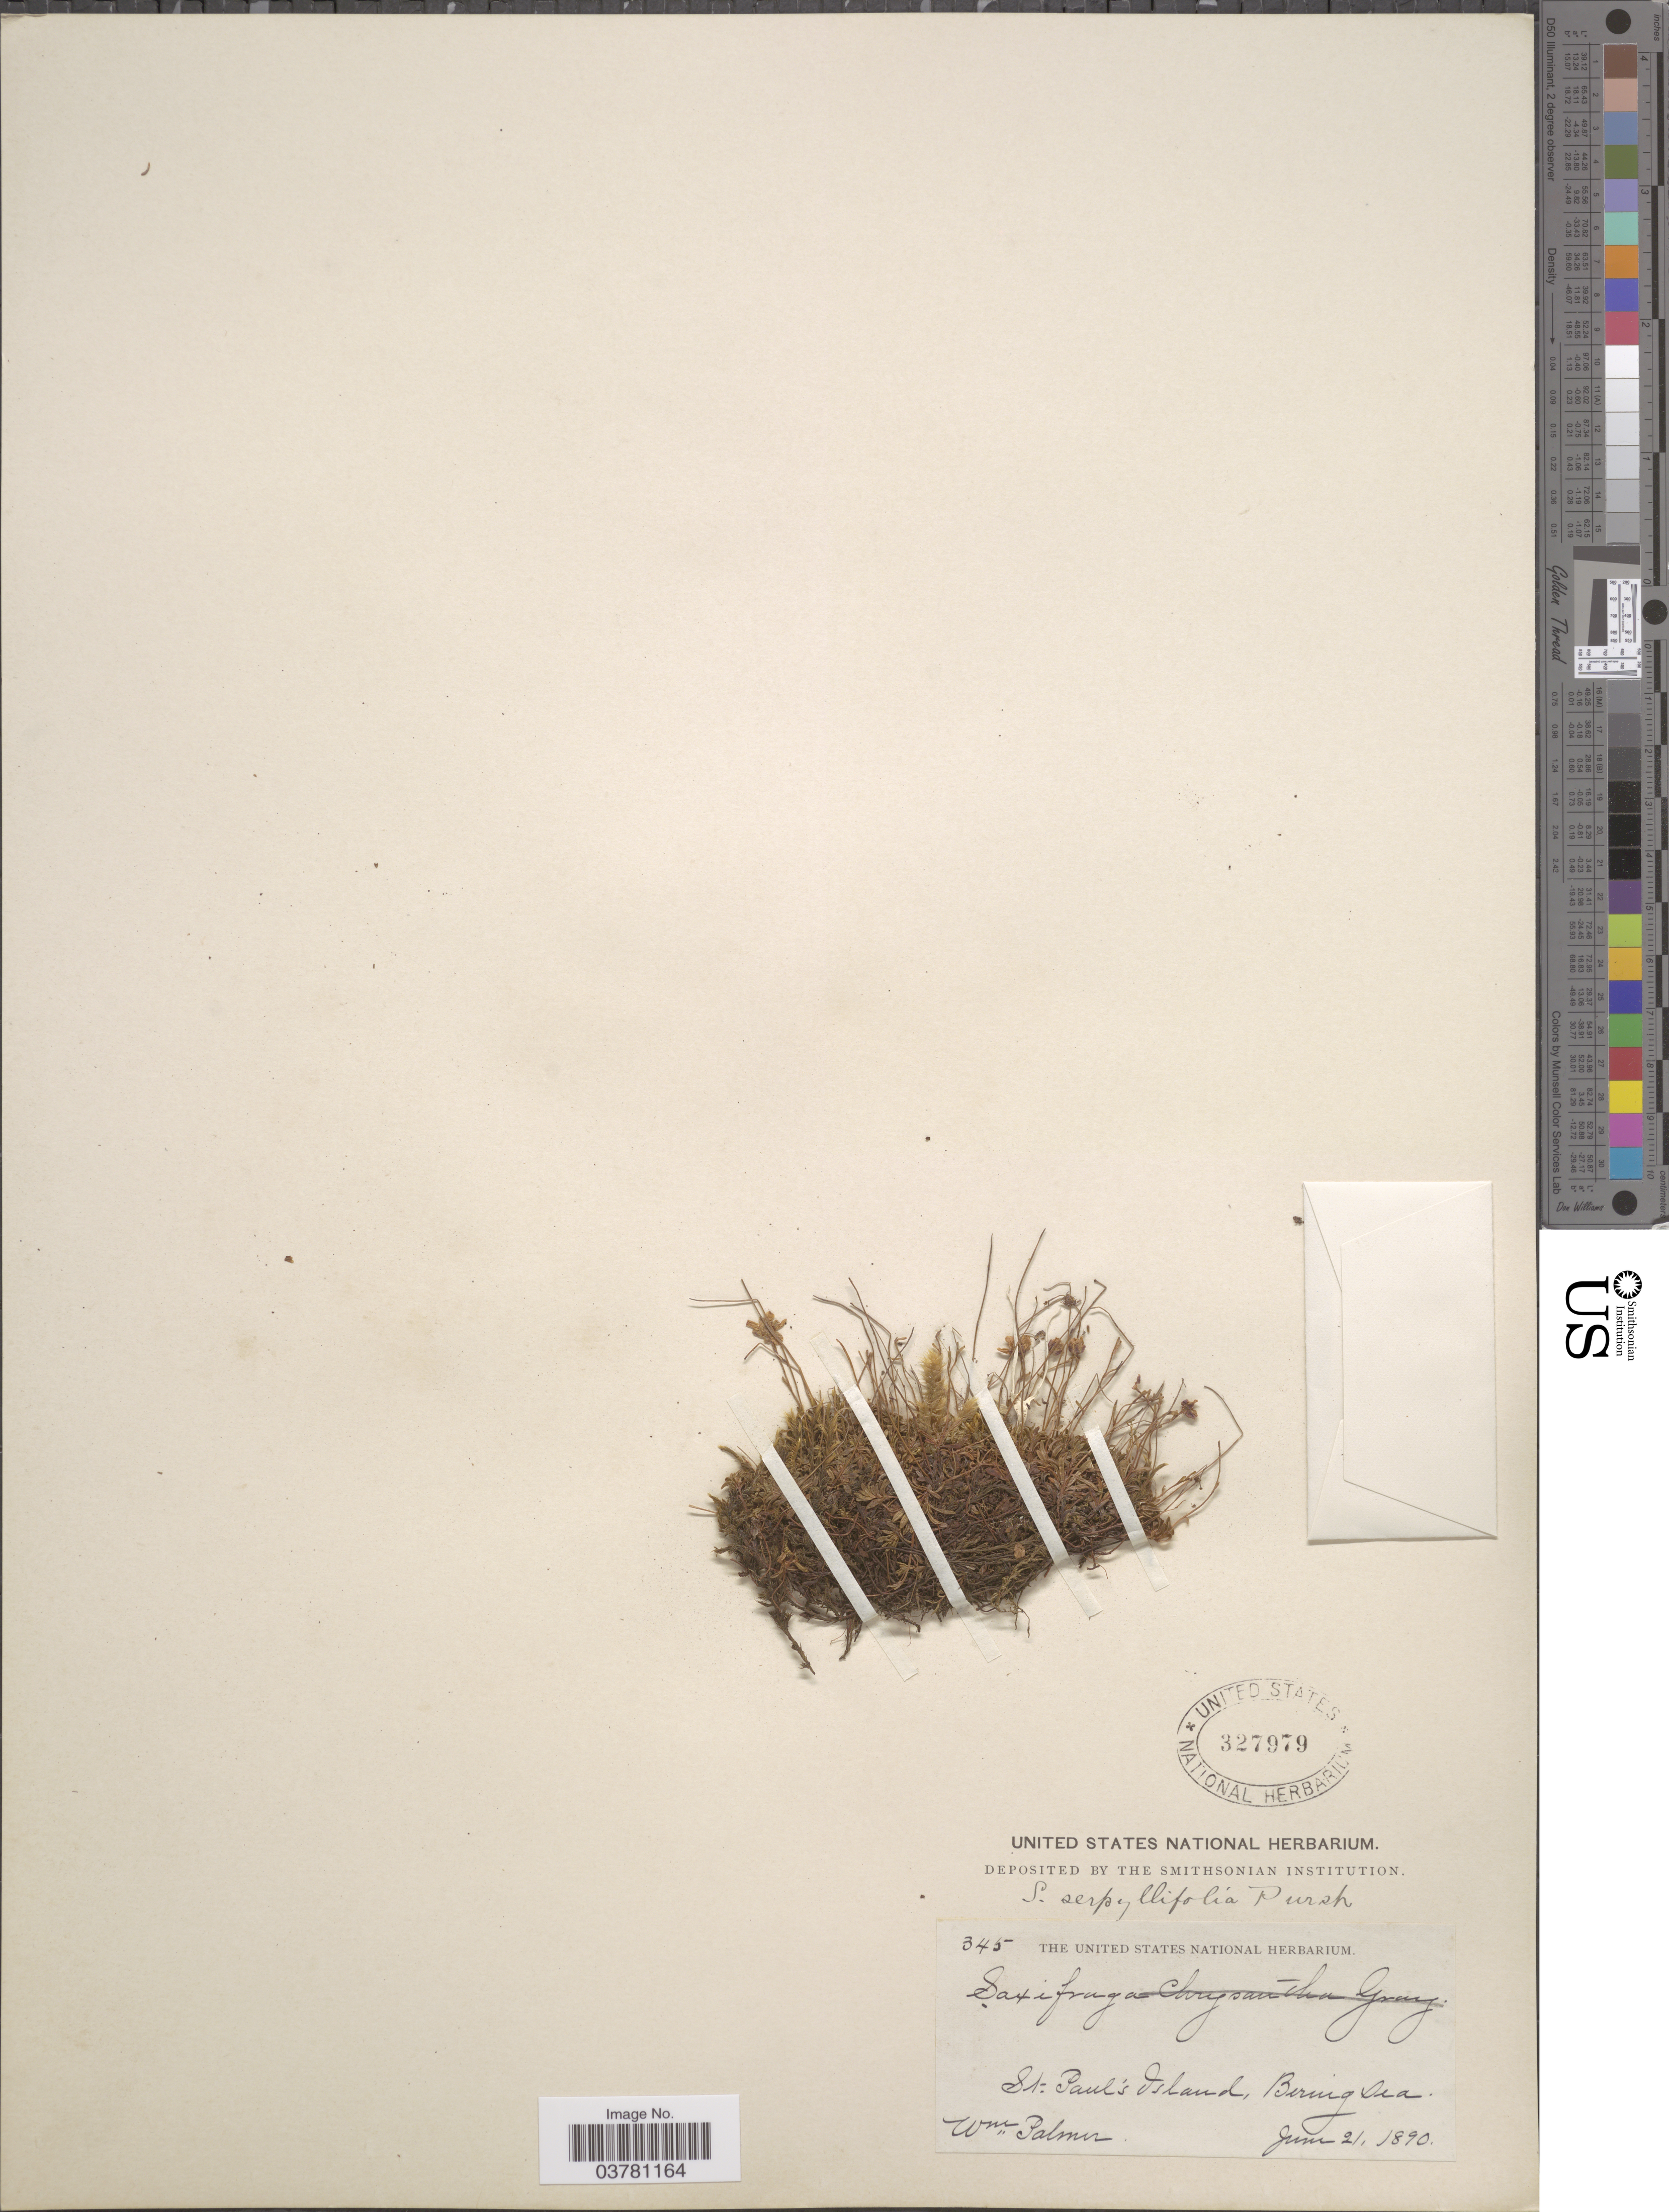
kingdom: Plantae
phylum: Tracheophyta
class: Magnoliopsida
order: Saxifragales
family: Saxifragaceae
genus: Saxifraga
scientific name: Saxifraga serpyllifolia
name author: Pursh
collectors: W. Palmer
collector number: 345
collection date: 1890-06-21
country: Russian Federation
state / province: Kamchatka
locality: St. Paul's Island, Bering Sea.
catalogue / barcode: US 327979